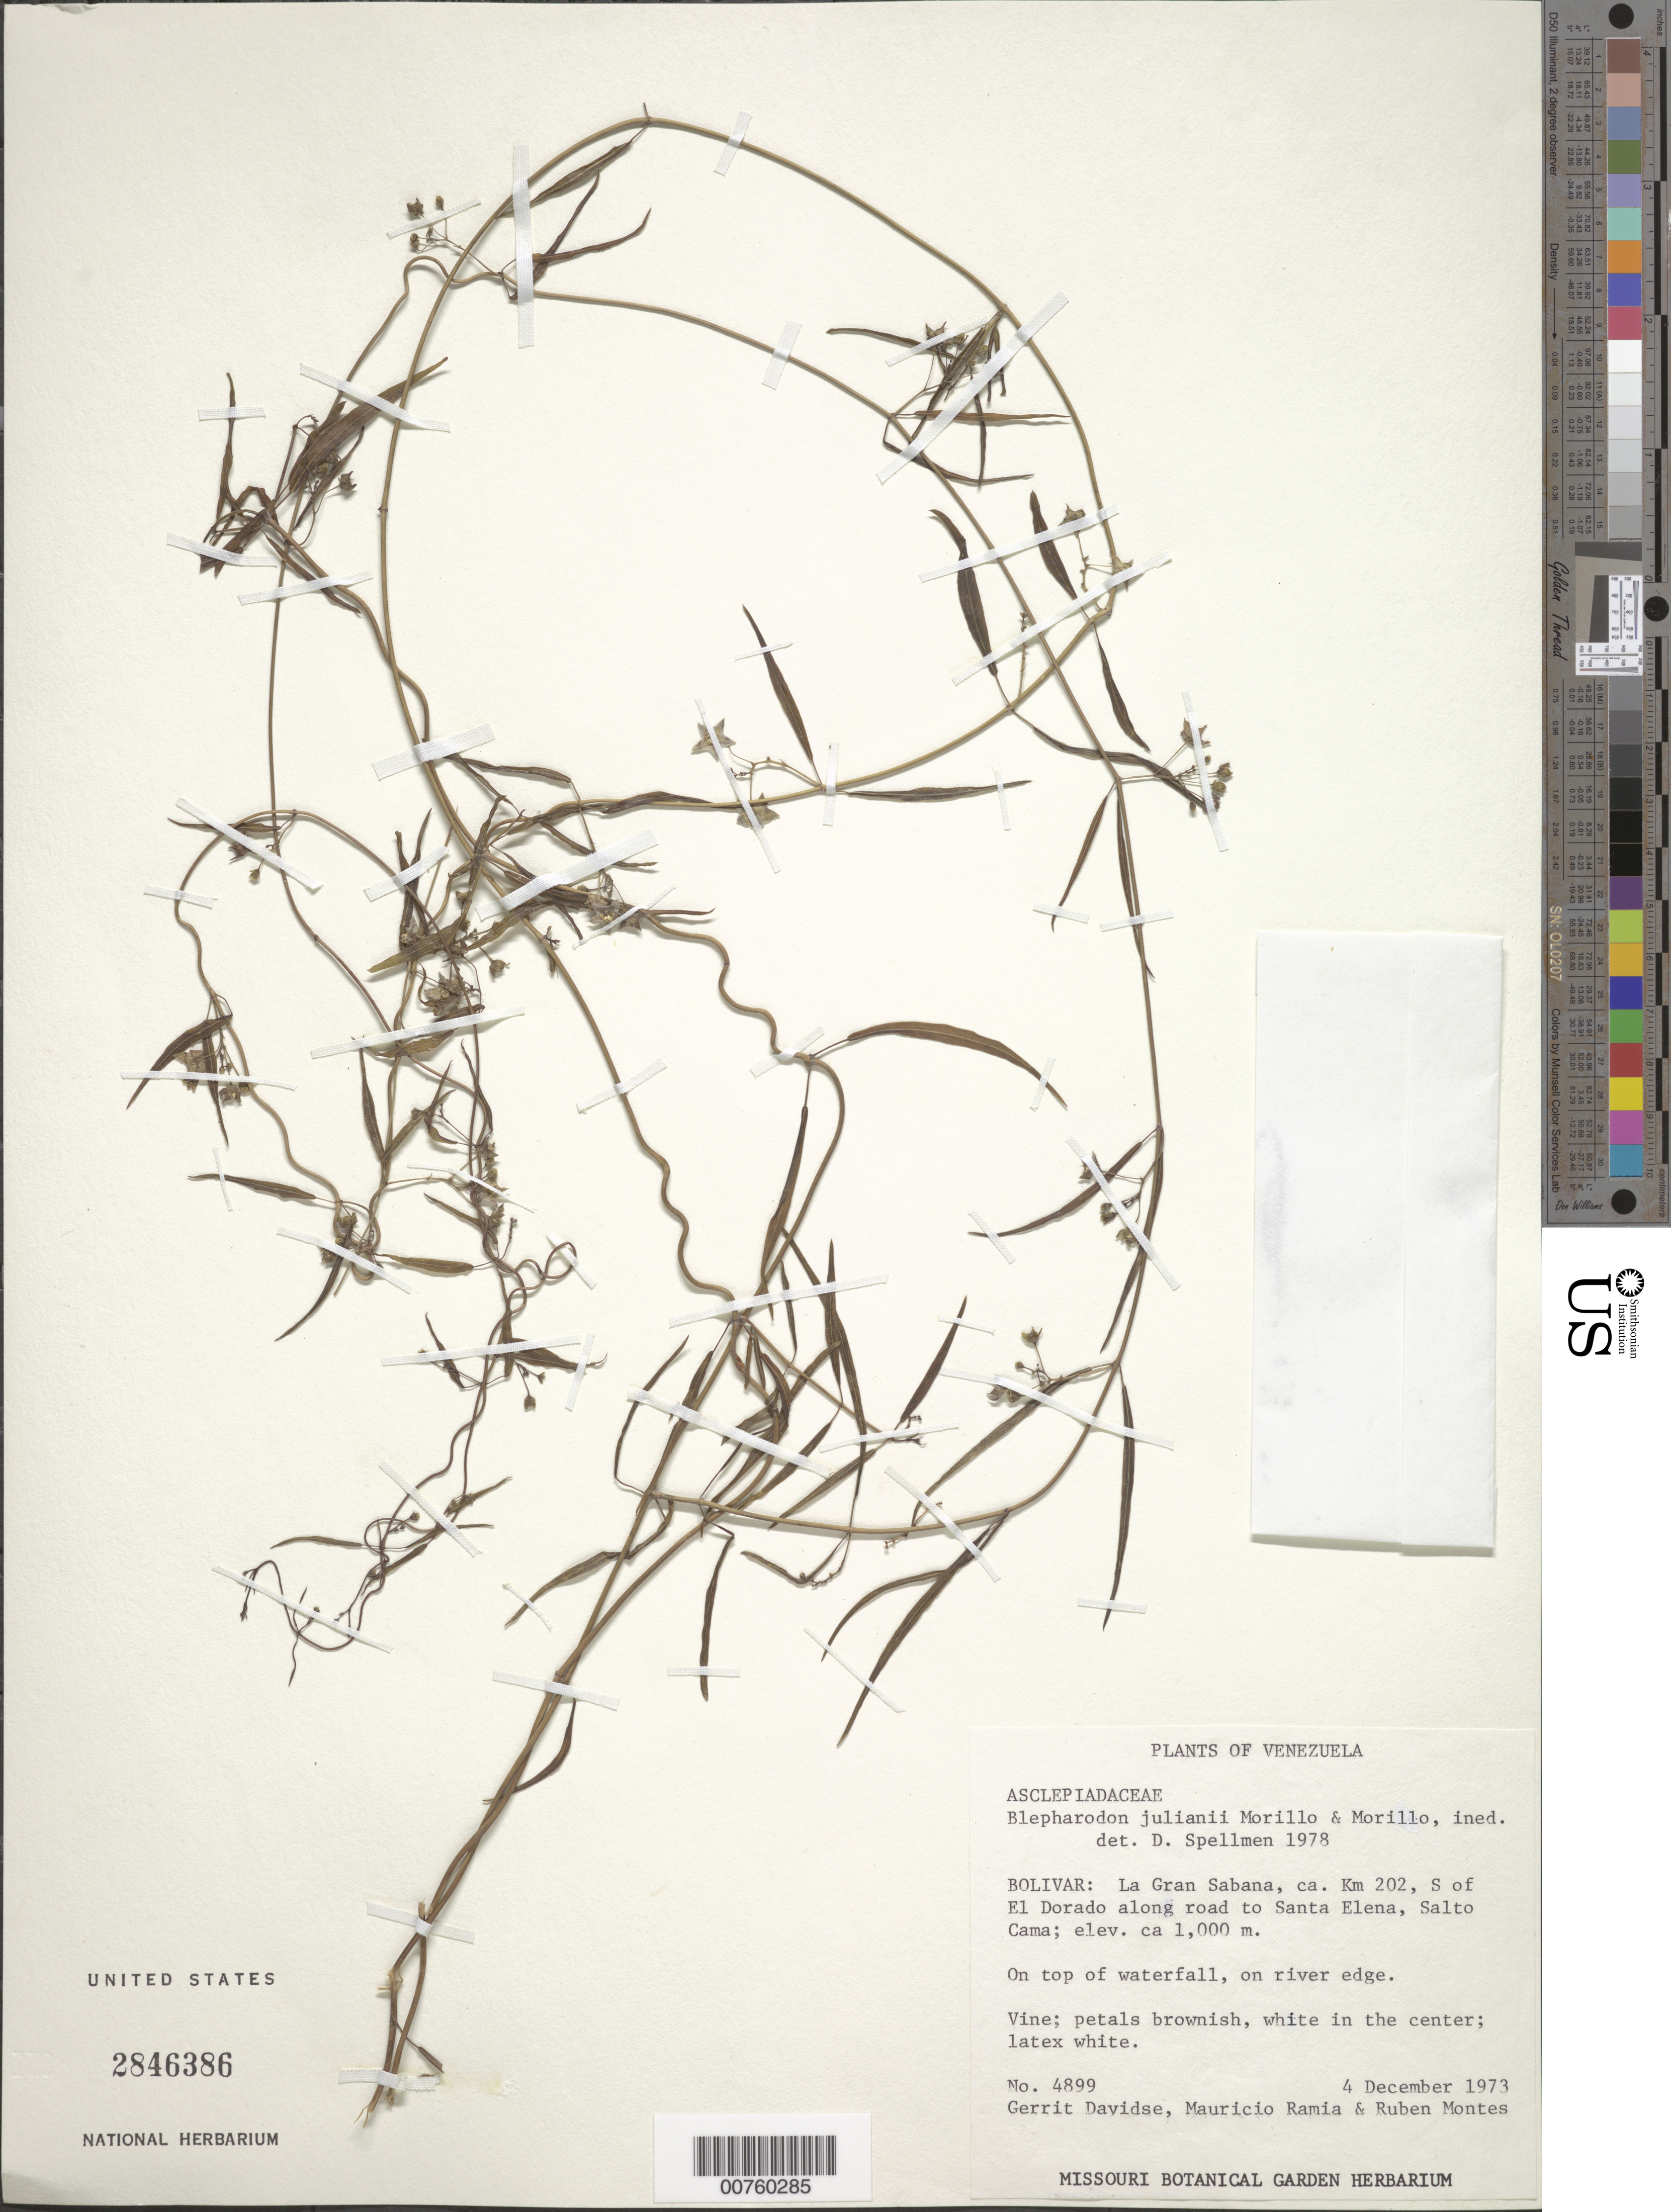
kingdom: Plantae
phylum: Tracheophyta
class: Magnoliopsida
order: Gentianales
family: Apocynaceae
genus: Blepharodon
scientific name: Blepharodon julianii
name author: Morillo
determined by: Spellmen, D.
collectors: G. Davidse, M. Ramia & R. Montes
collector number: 4899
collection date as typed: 4-Dec-73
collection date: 1973-12-04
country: Venezuela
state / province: Bolívar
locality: Gran Sabana, km 202, S of El Dorado along road to Santa Elena, Salto Cama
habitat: Top of waterfall, on river edge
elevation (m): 1000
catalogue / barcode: US 2846386